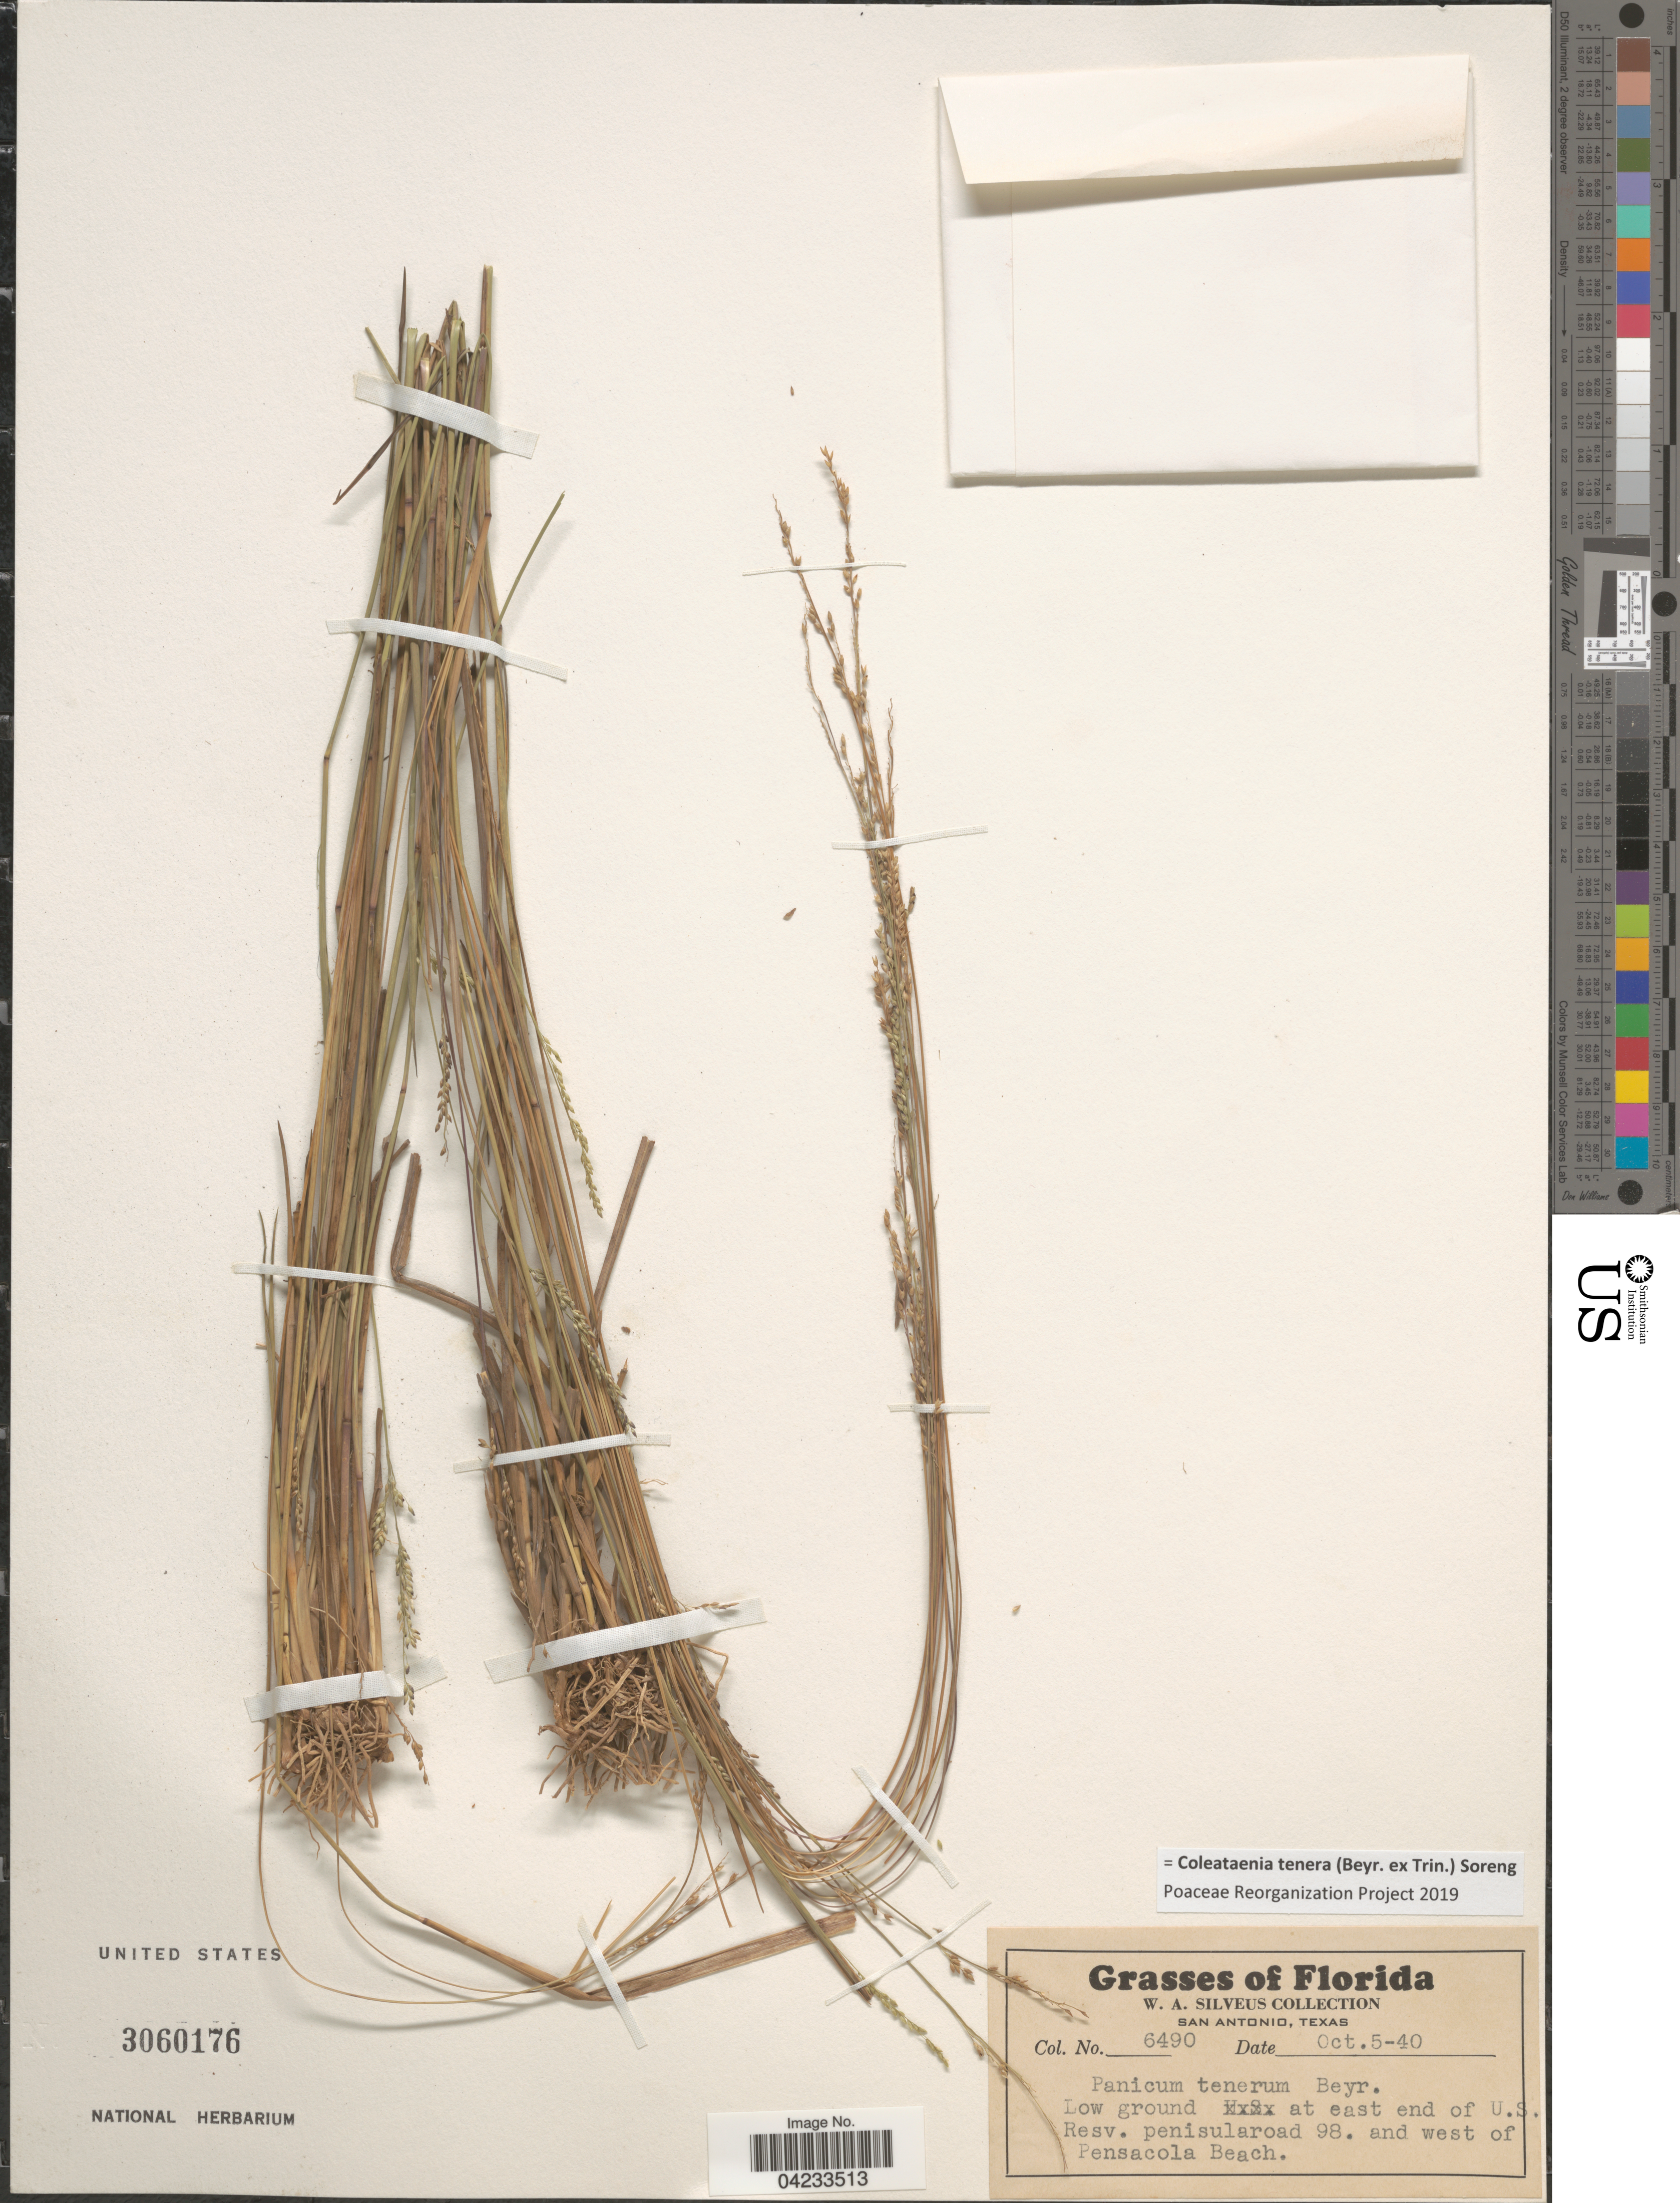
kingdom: Plantae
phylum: Tracheophyta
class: Liliopsida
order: Poales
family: Poaceae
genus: Coleataenia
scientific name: Coleataenia tenera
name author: (Beyr. ex Trin.) Soreng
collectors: W. Silveus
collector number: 6490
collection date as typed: Transcribed d/m/y: 5/10/40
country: United States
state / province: Florida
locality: Low ground at east end of U.S. Resv. penisularoad 98. and west of Pensacola Beach.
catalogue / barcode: US 3060176